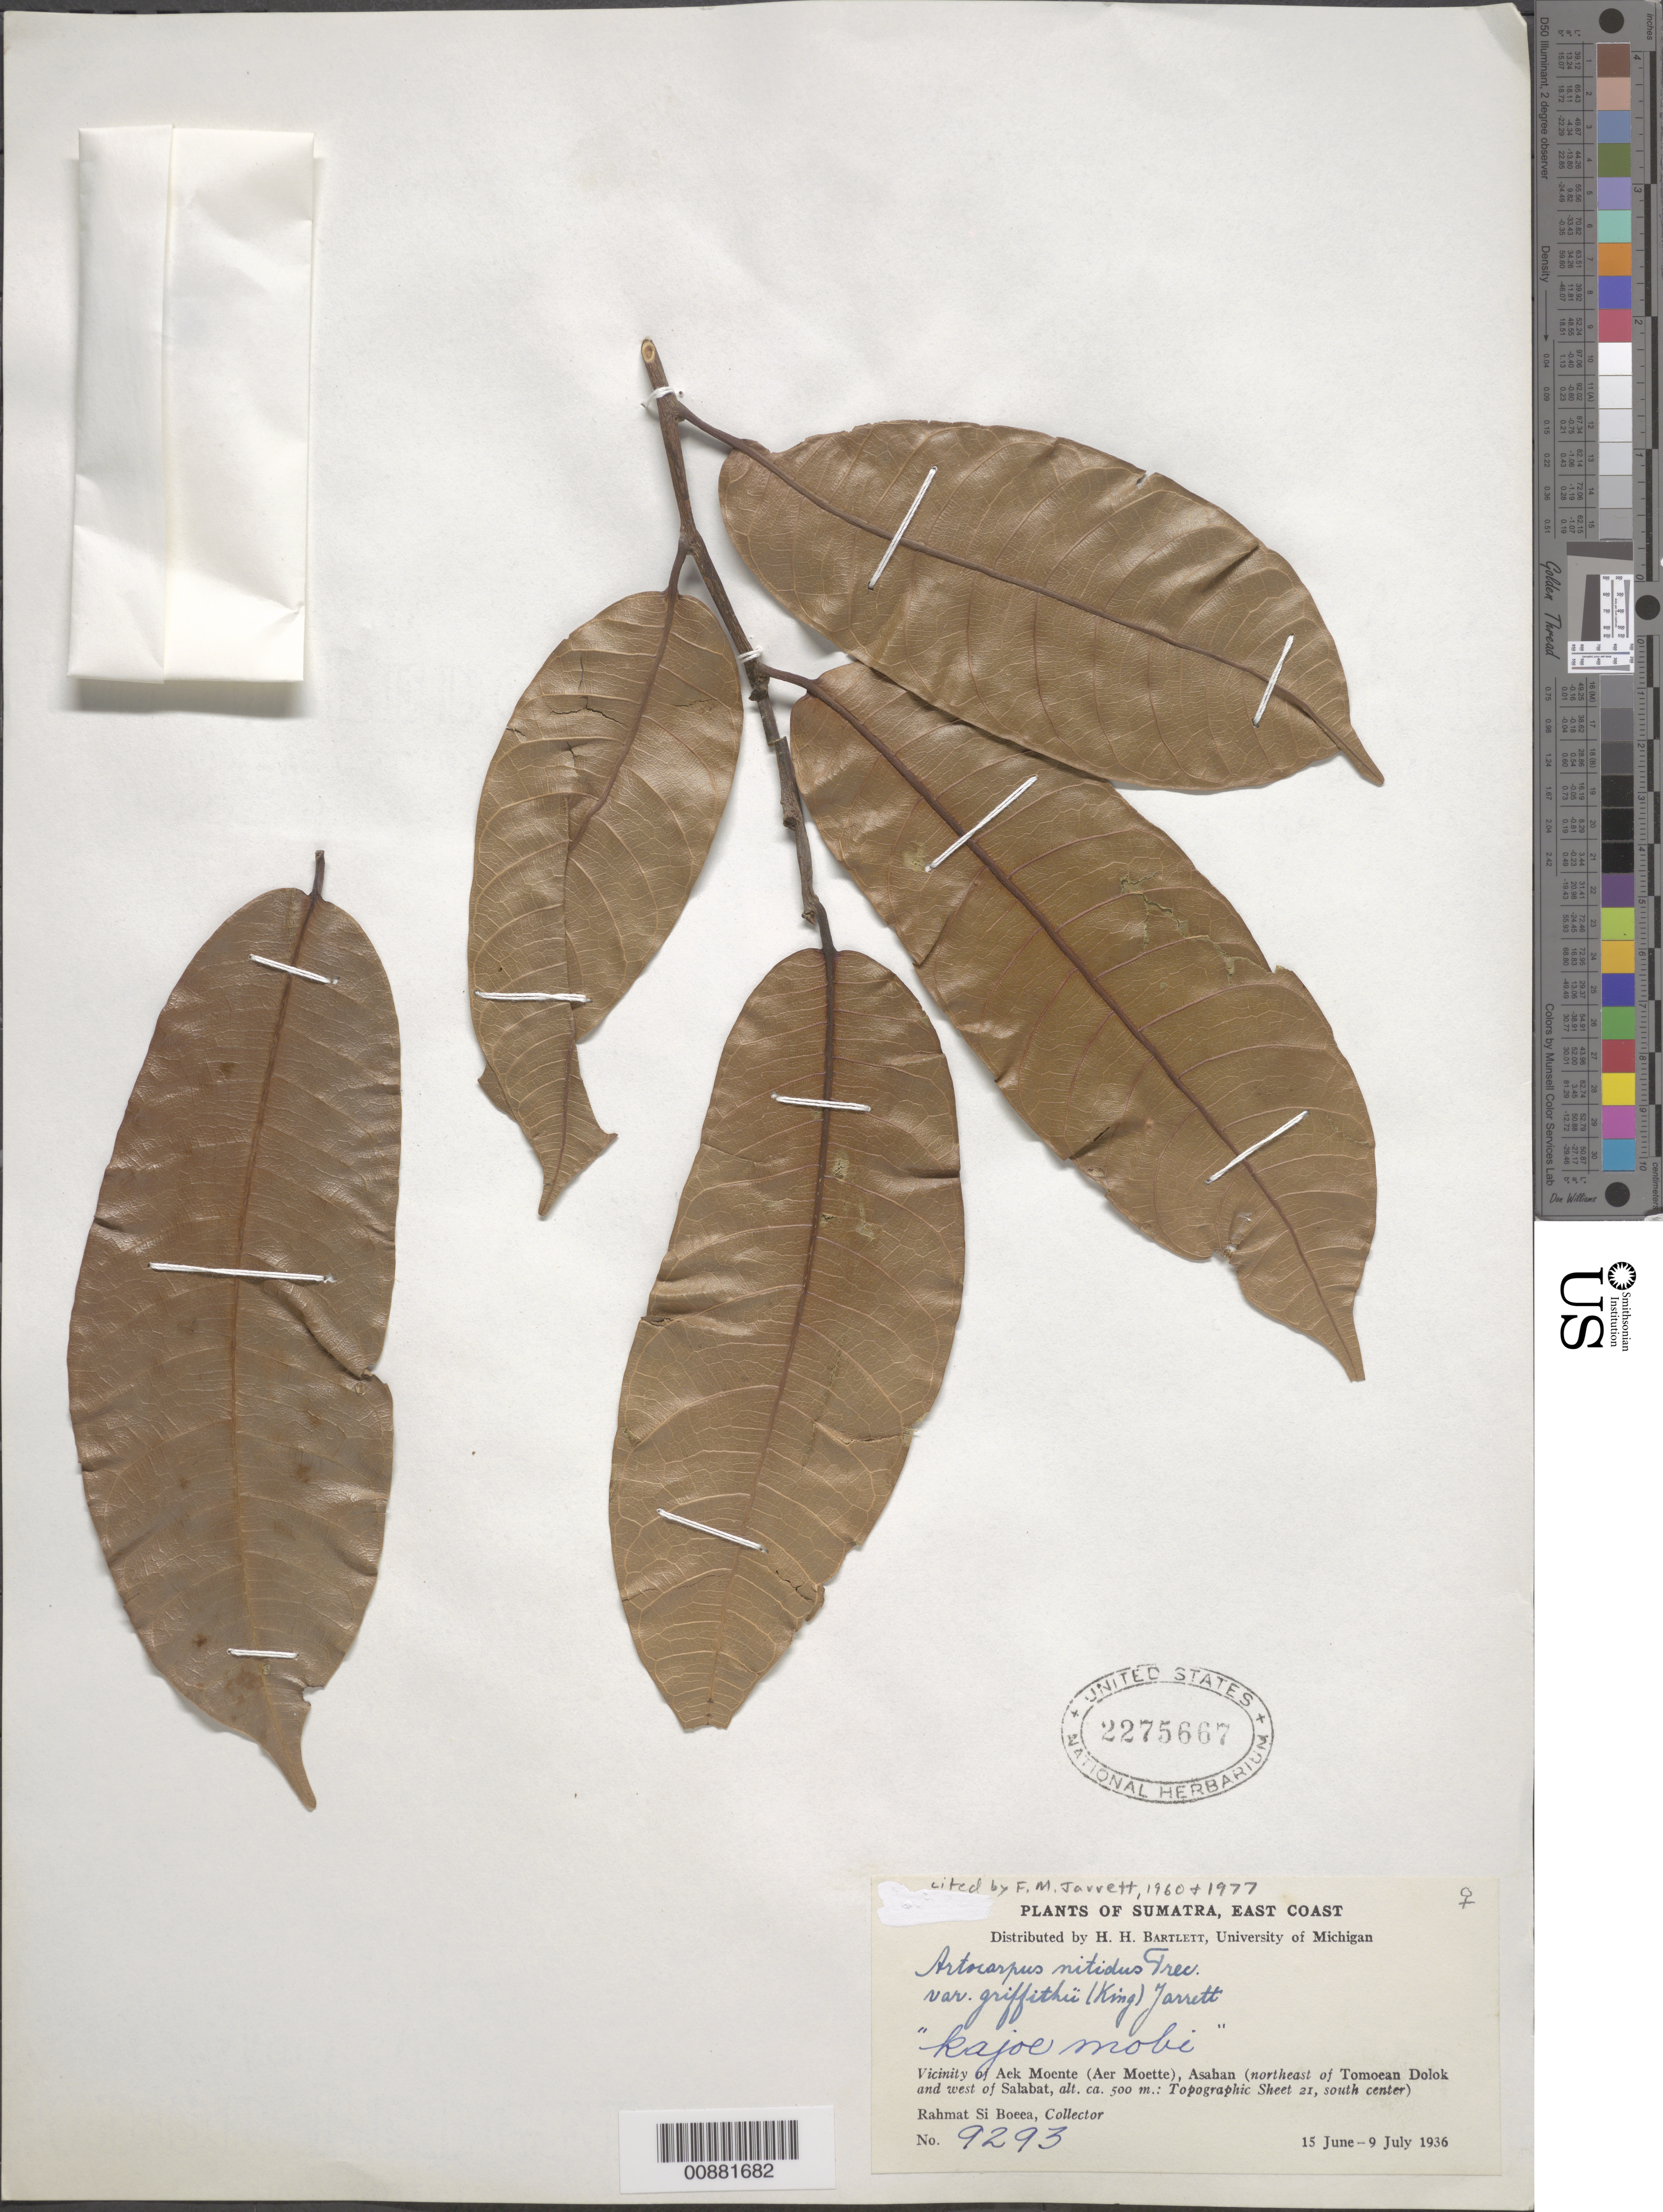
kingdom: Plantae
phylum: Tracheophyta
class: Magnoliopsida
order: Rosales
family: Moraceae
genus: Artocarpus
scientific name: Artocarpus nitidus subsp. griffithii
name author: (King) F.M. Jarrett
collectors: Rahmat Si Boeea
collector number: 9293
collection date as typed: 15 Jun 1936 to 09 Jul 1936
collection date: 1936-06-15/1936-07-09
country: Indonesia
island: Sumatra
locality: E Coast, vicinity of Aek moente (Aer moette), Asahan (NE of Tomoean Dolok and W of Salabat)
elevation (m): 500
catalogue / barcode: US 2275667